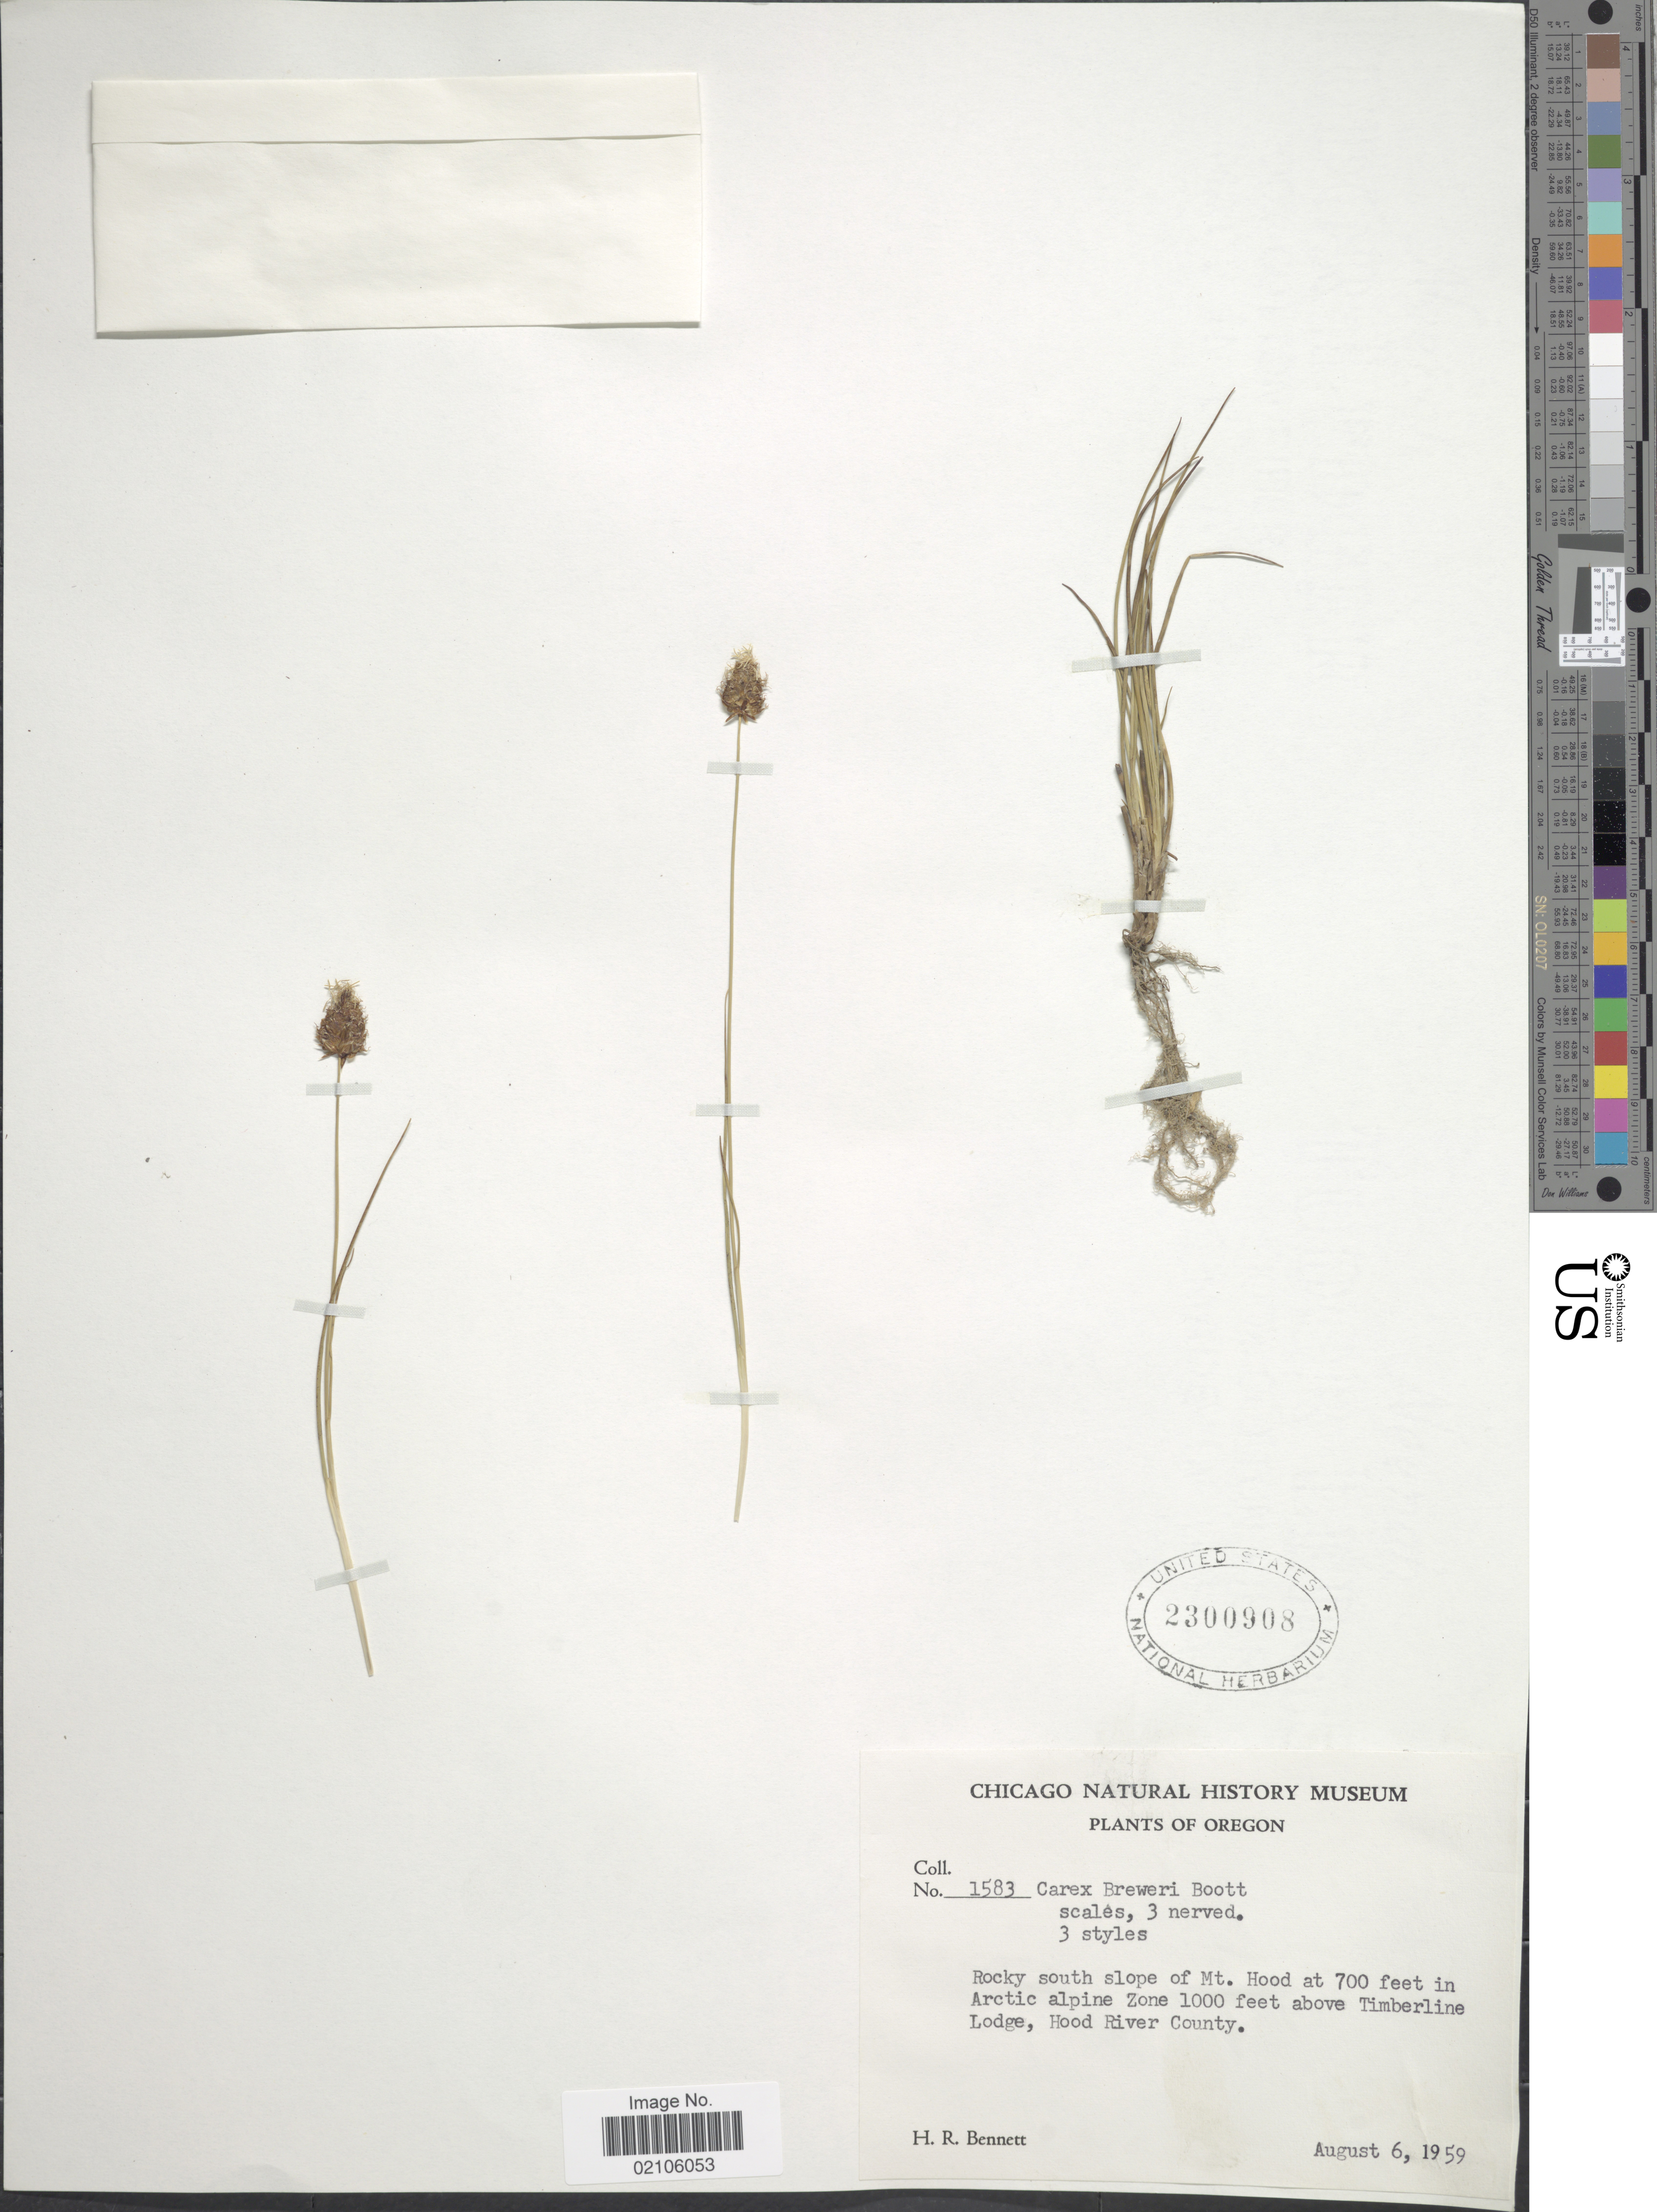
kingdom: Plantae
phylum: Tracheophyta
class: Liliopsida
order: Poales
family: Cyperaceae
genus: Carex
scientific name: Carex breweri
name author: Boott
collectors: H. R. Bennett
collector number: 1583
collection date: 1959-08-06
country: United States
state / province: Oregon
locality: Rocky south slope of Mt Hood in Arctic alpine Zone above Timberline Lodge, Hood River County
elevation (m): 213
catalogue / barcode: US 2300908